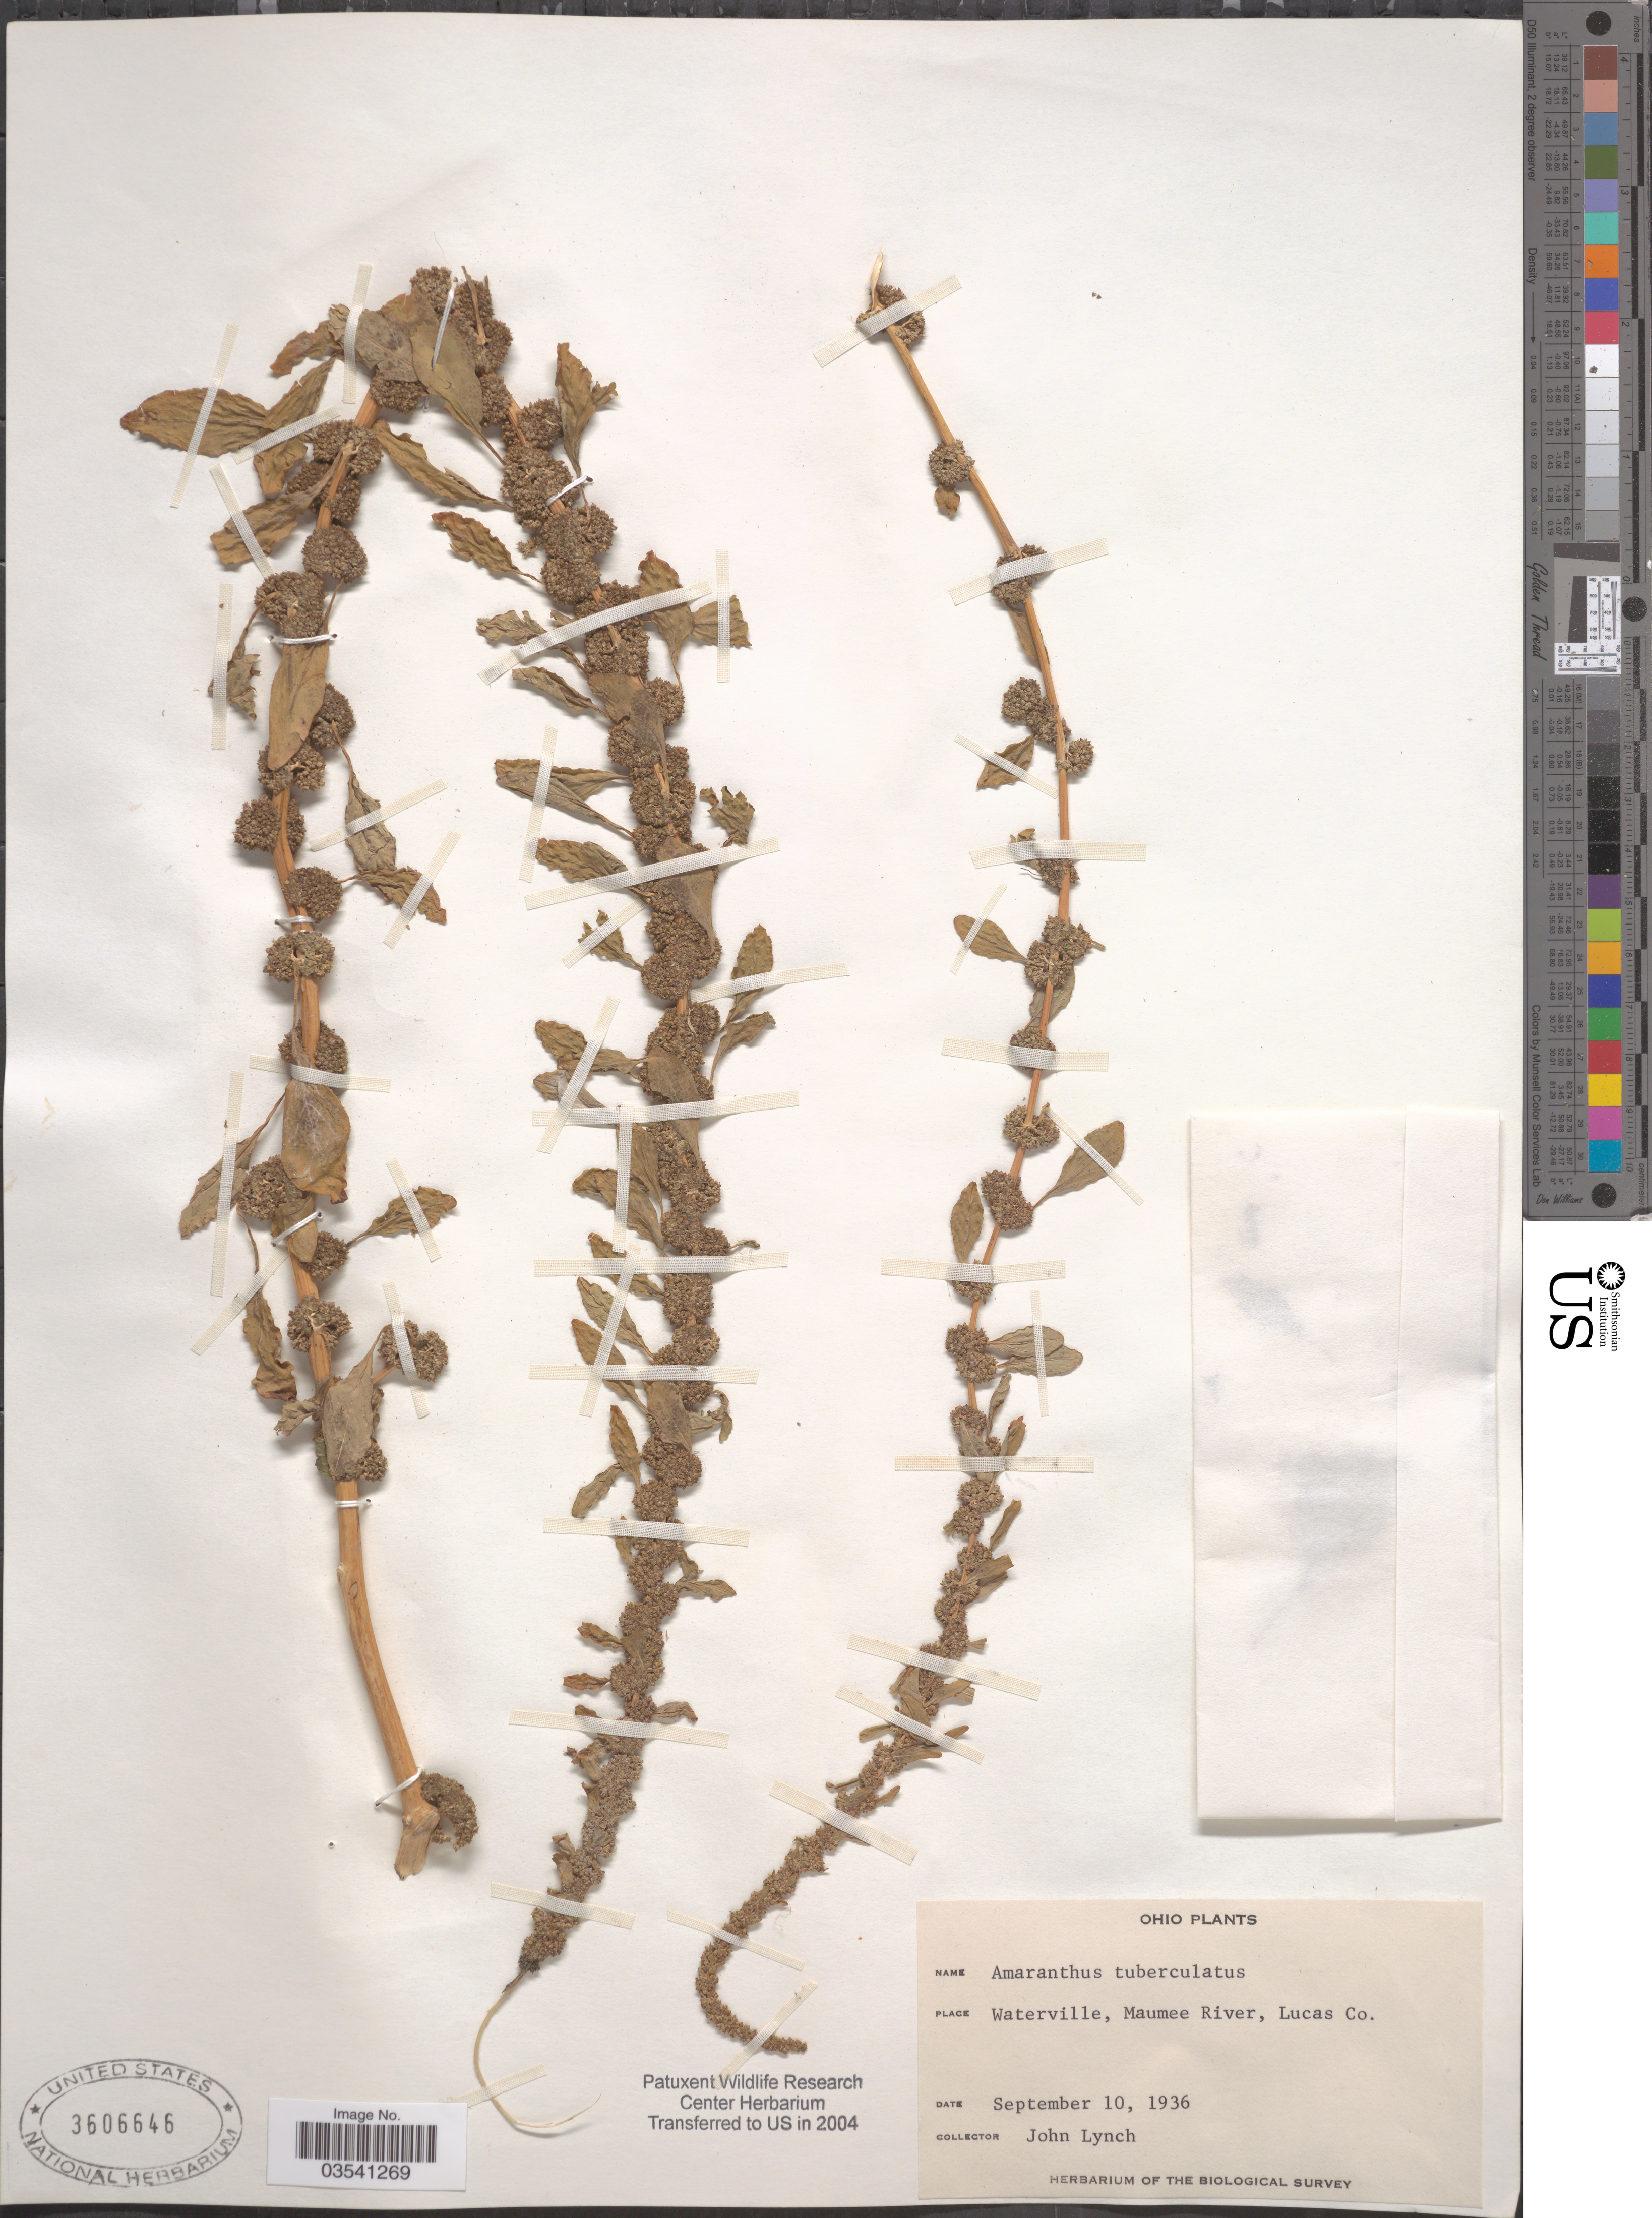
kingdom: Plantae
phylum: Tracheophyta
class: Magnoliopsida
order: Caryophyllales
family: Amaranthaceae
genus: Amaranthus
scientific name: Amaranthus tuberculatus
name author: (Moq.) J.D. Sauer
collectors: J. Lynch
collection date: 1936-09-10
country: United States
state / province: Ohio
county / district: Lucas Co.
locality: Waterville, Maumee River.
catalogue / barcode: US 3606646